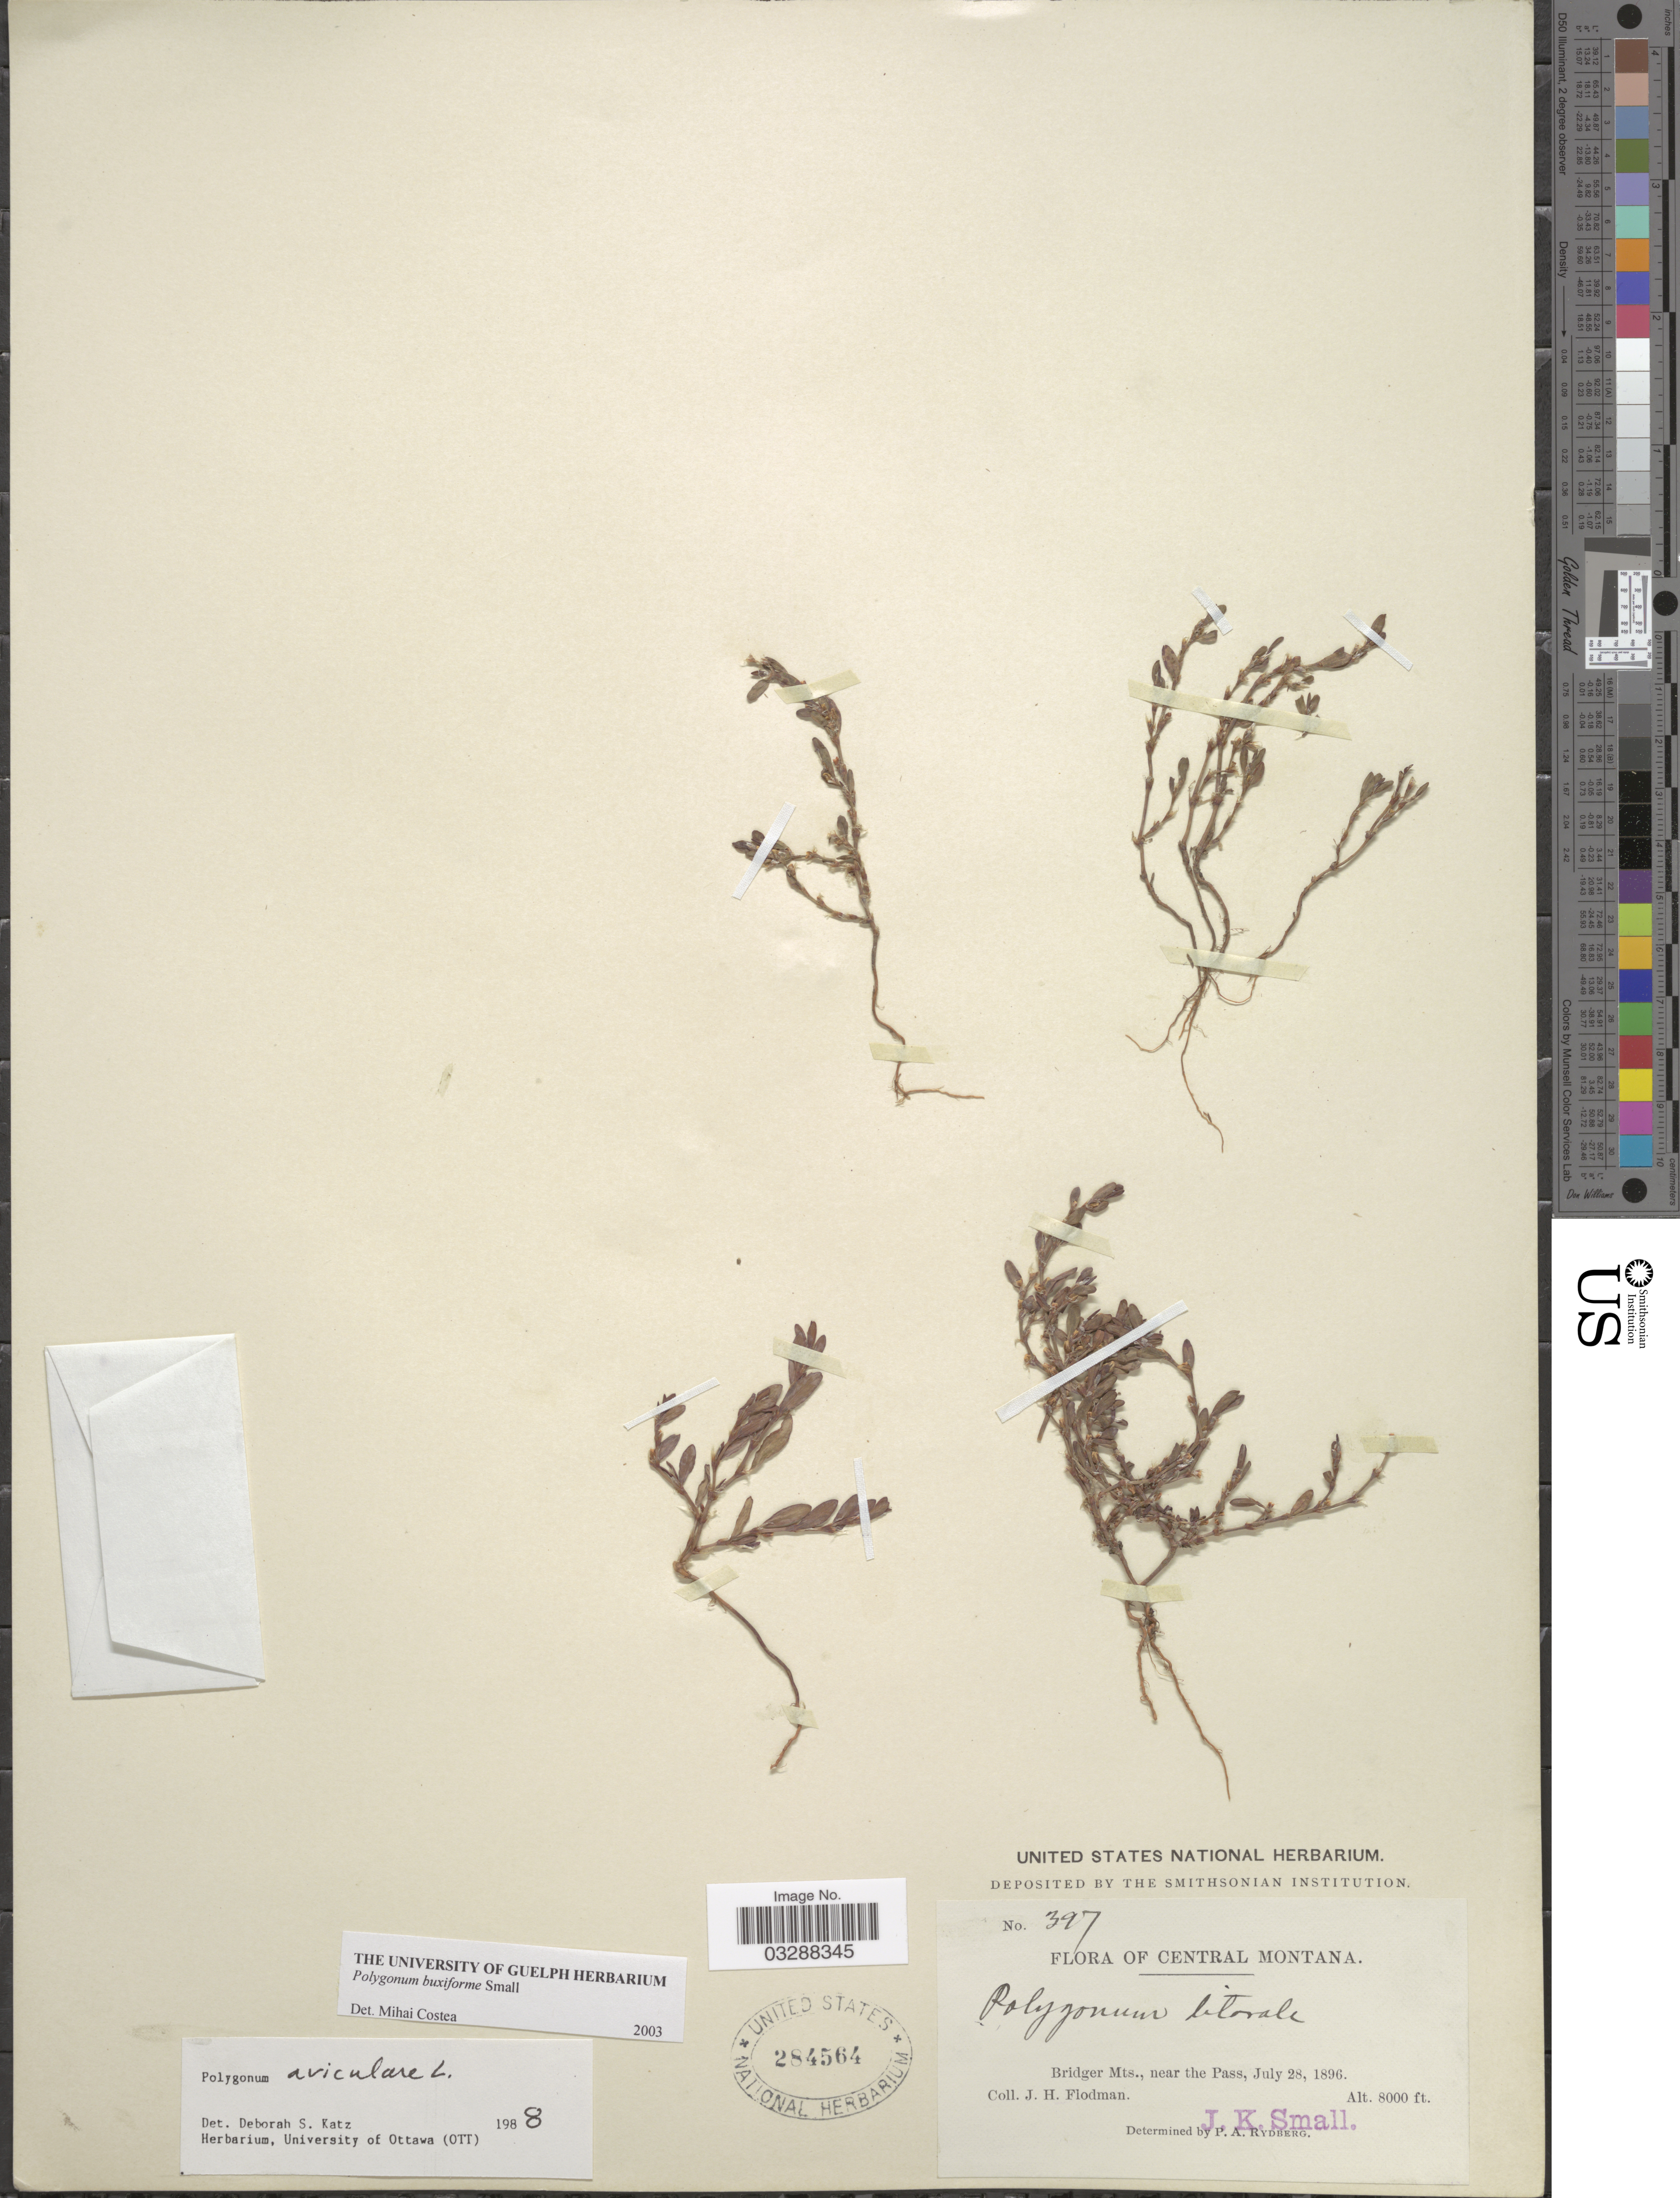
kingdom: Plantae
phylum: Tracheophyta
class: Magnoliopsida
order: Caryophyllales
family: Polygonaceae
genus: Polygonum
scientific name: Polygonum buxiforme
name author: Small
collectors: J. Flodman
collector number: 397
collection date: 1896-07-28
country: United States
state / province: Montana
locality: Central Montana, Bridger Mts., near the Pass.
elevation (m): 2438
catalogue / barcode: US 284564